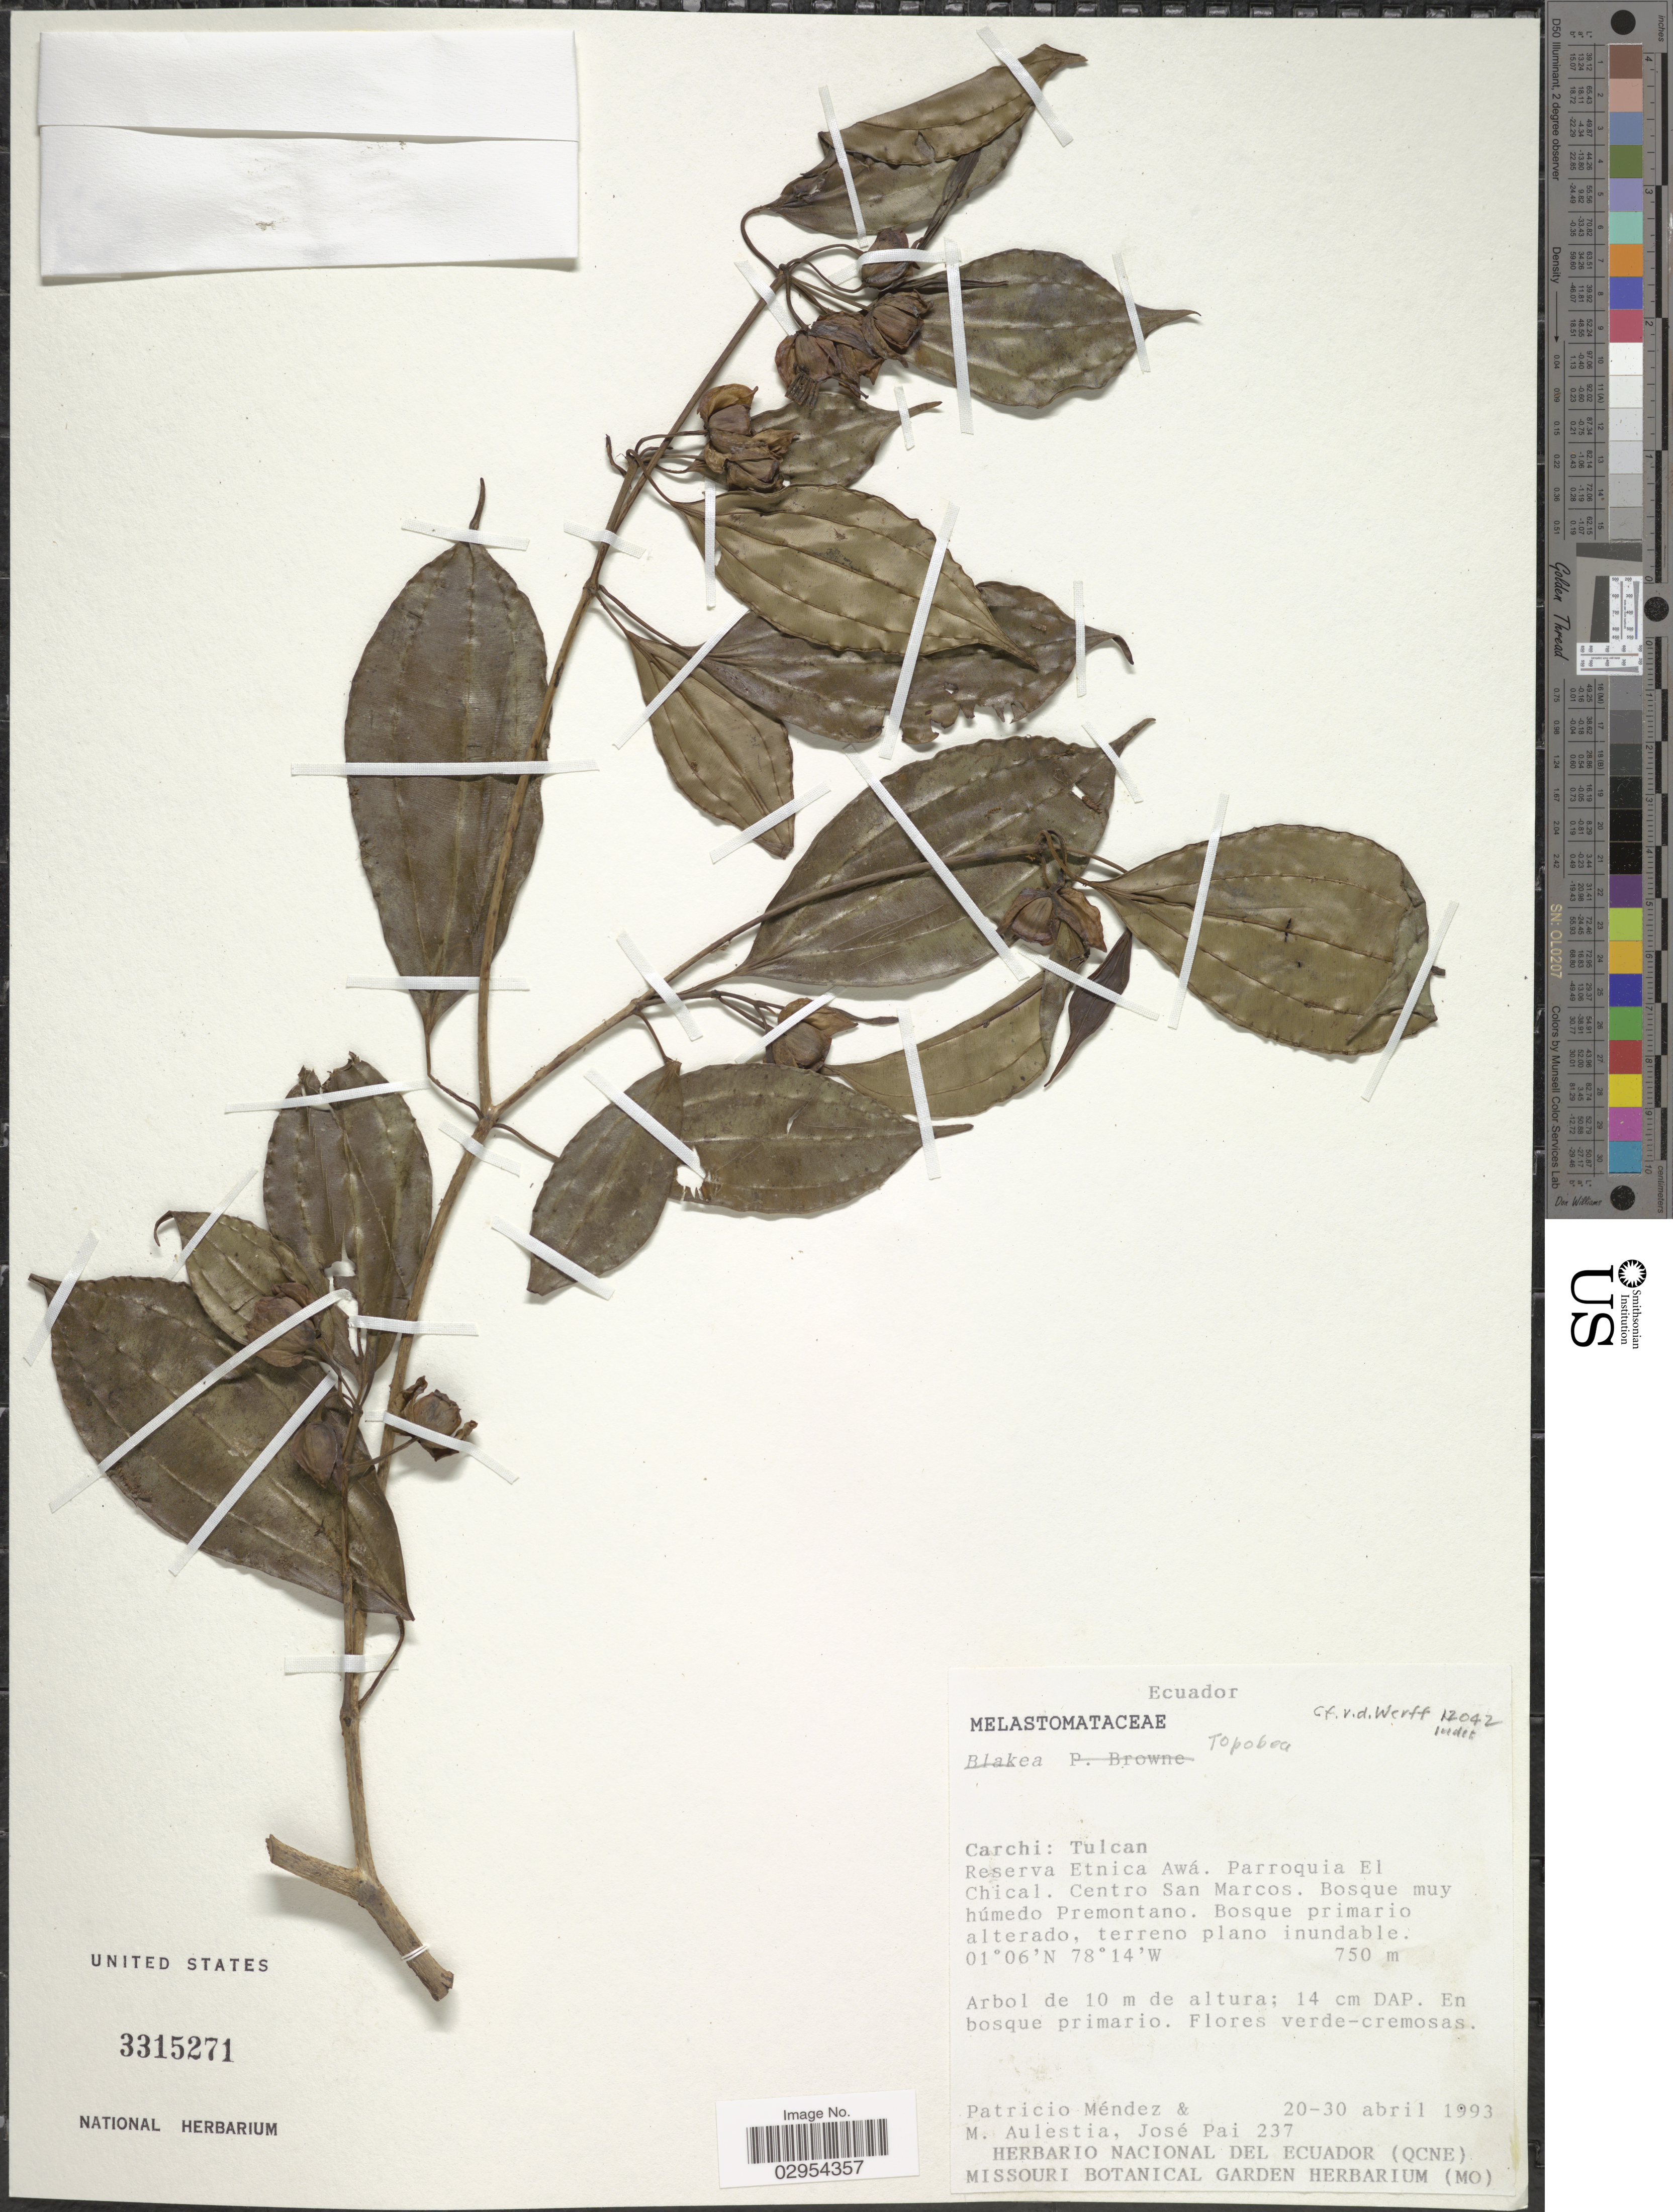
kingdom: Plantae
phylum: Tracheophyta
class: Magnoliopsida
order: Myrtales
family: Melastomataceae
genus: Topobea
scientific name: Topobea sp.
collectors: P. Méndez, M. Aulestia & J. Pai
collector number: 237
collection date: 1993-04-20/1993-04-30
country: Ecuador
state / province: Carchi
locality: Tulcan, Reserva Etnica Awá. Parroquia El Chical. Centro San Marcos.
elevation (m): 750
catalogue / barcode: US 3315271